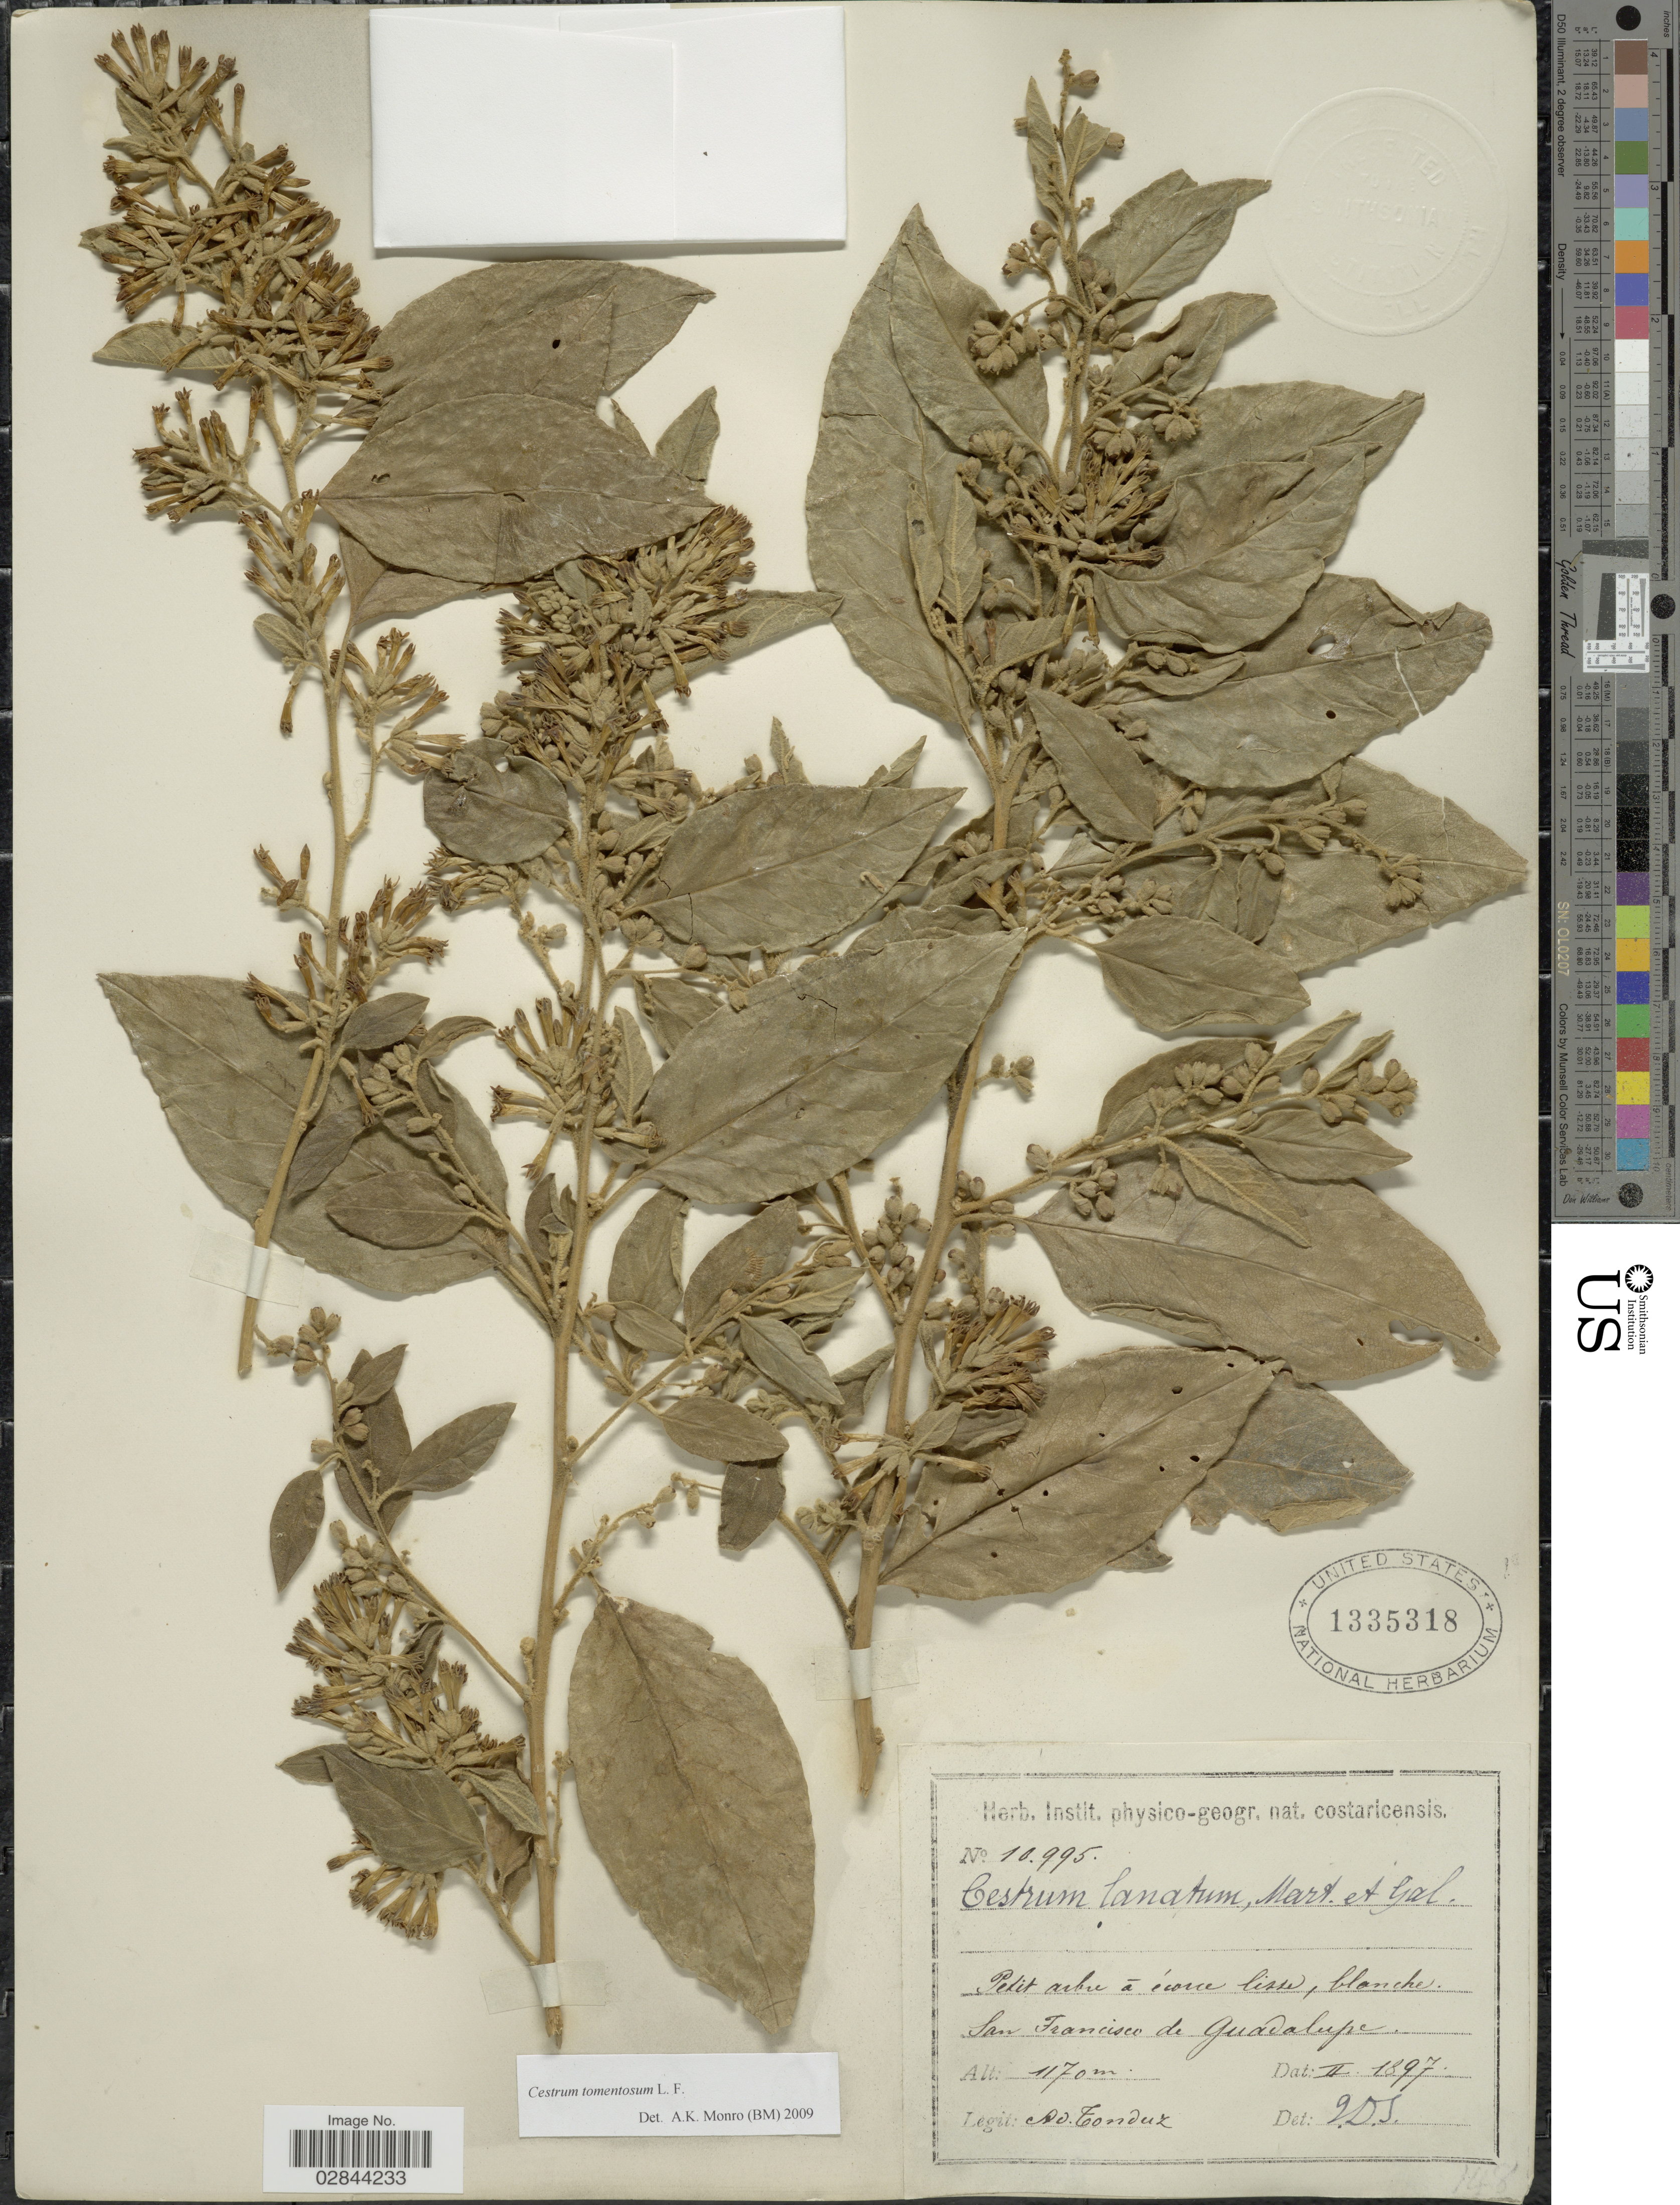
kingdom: Plantae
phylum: Tracheophyta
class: Magnoliopsida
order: Solanales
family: Solanaceae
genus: Cestrum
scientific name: Cestrum lanatum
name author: M. Martens & Galeotti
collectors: A. Tonduz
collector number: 10995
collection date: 1897-02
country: Costa Rica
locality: San Francisco de Guadalupe.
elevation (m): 1170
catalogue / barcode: US 1335318